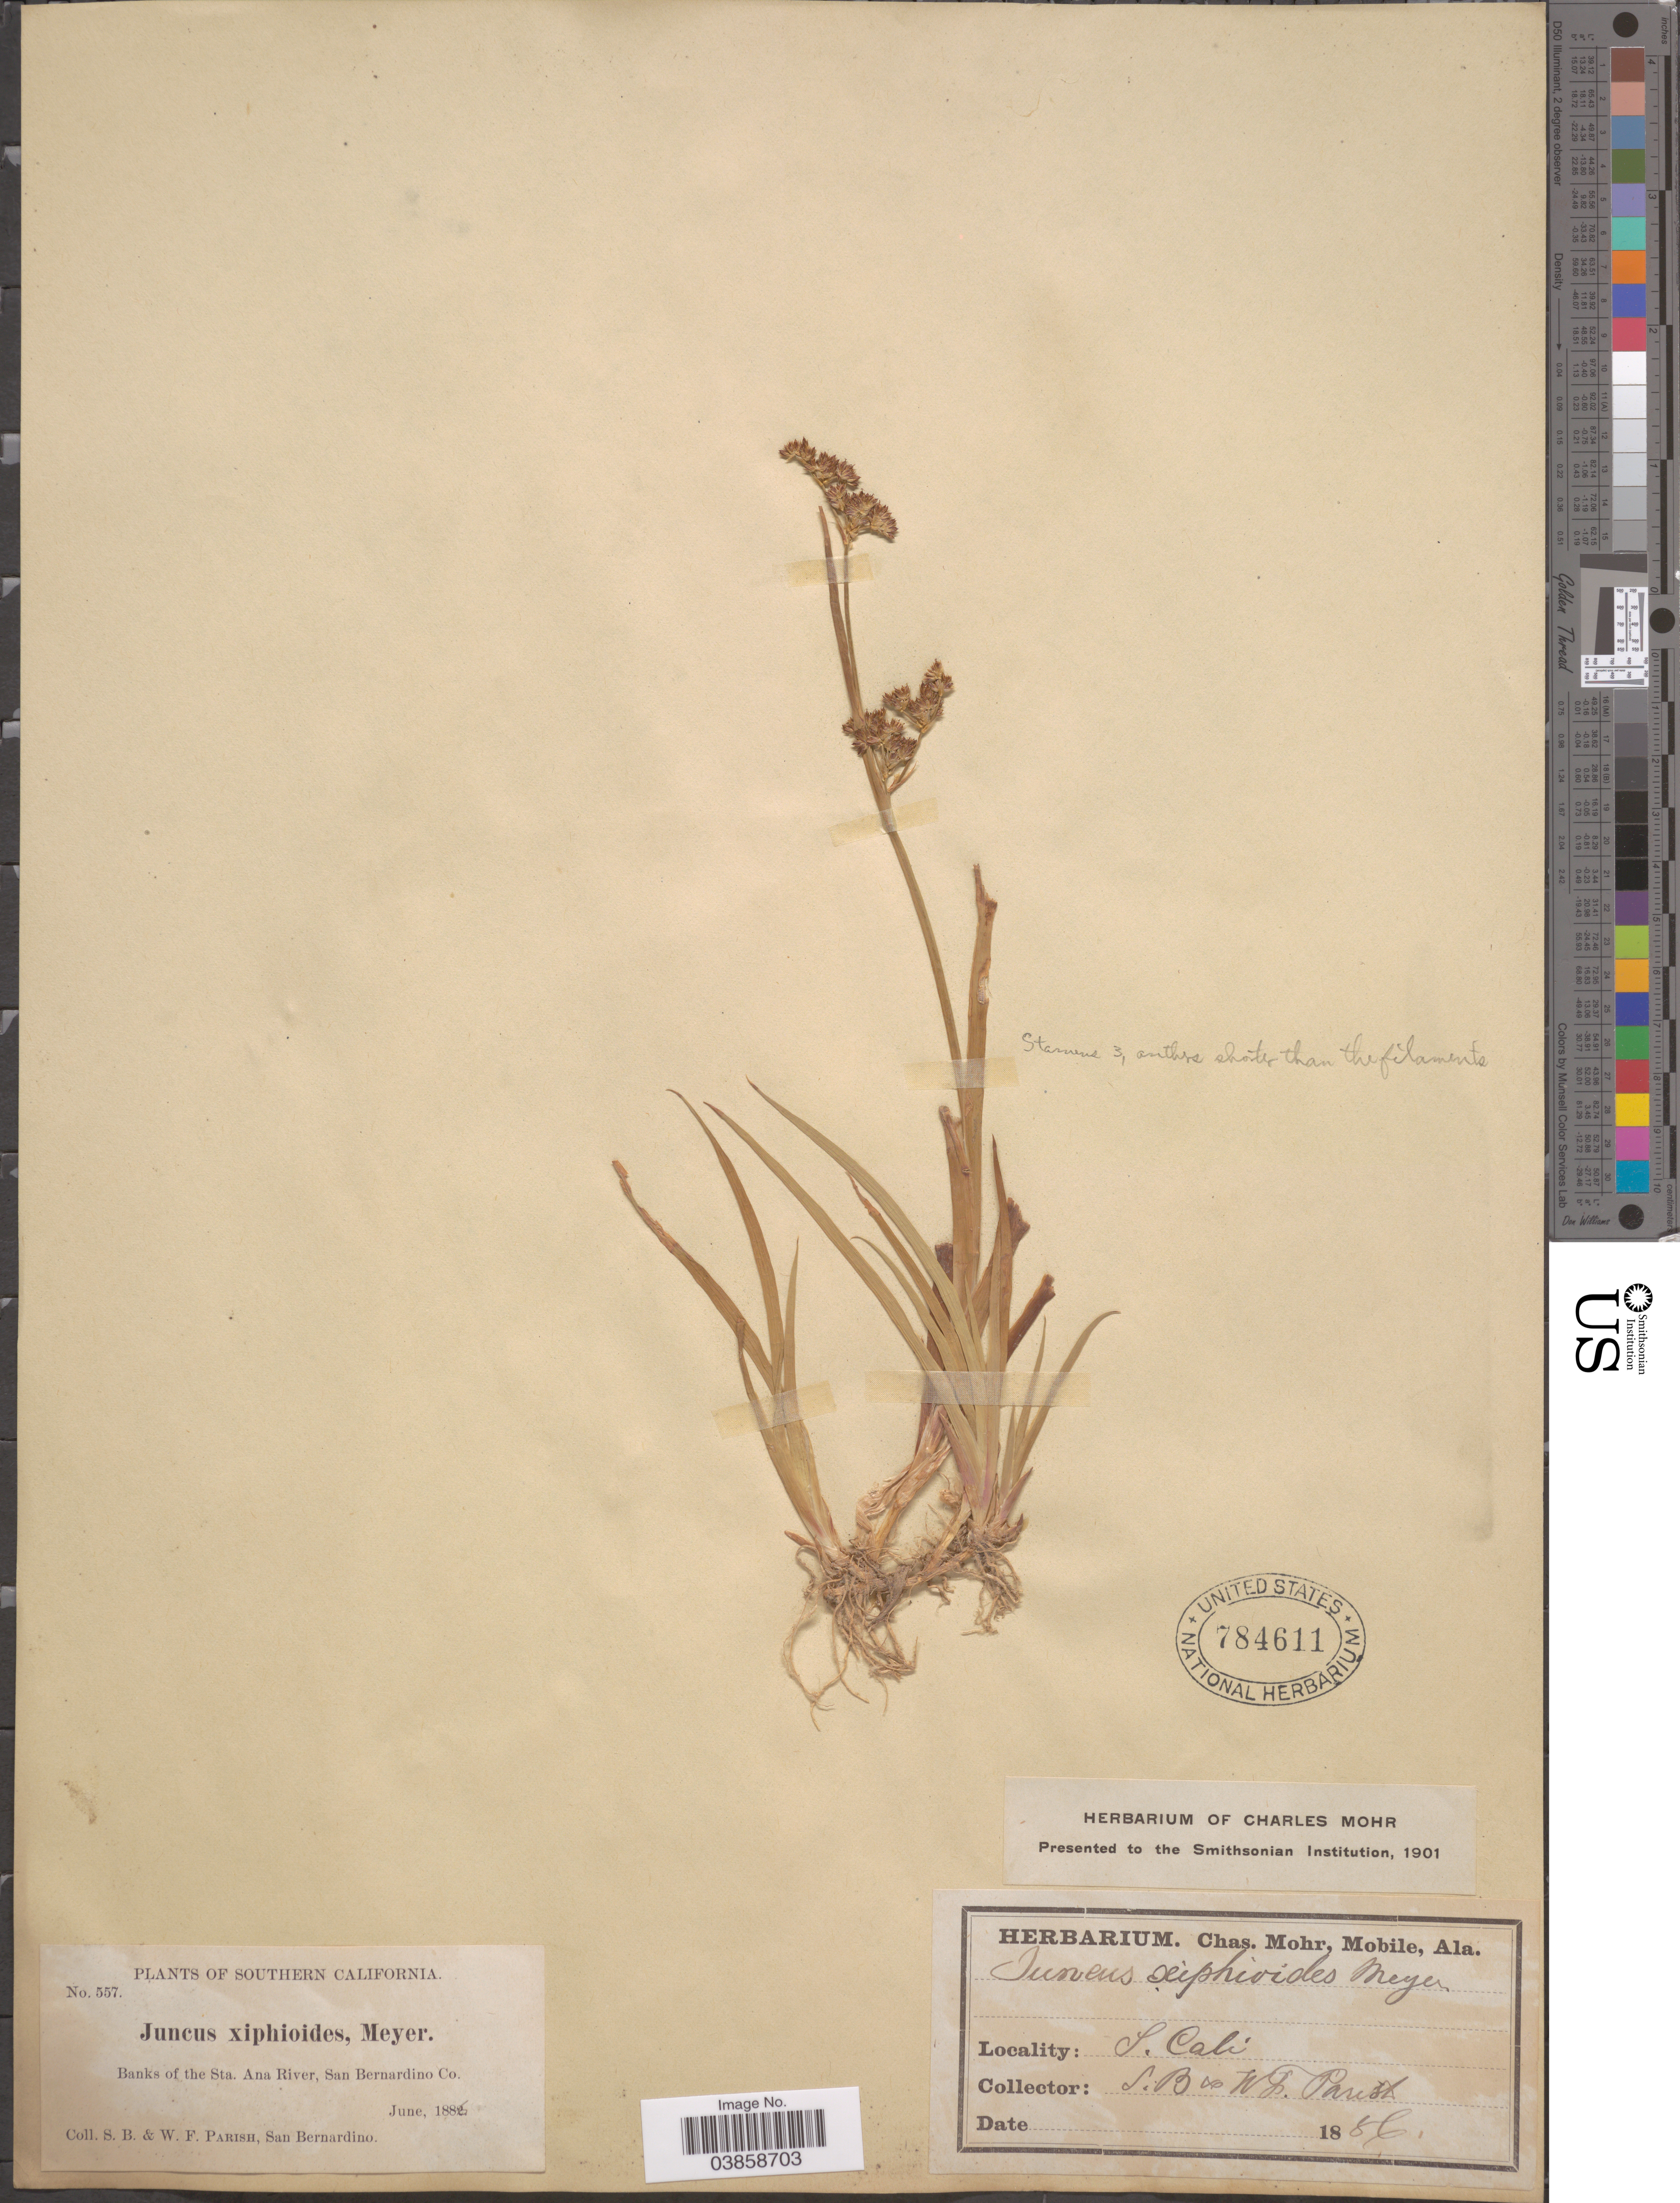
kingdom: Plantae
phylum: Tracheophyta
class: Liliopsida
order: Poales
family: Juncaceae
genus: Juncus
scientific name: Juncus xiphioides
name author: E. Mey.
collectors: S. B. Parish & W. F. Parish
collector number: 557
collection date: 1886-06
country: United States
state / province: California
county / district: San Bernardino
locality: Southern California. Banks of the Sta. Ana River, San Bernardino Co.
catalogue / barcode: US 784611